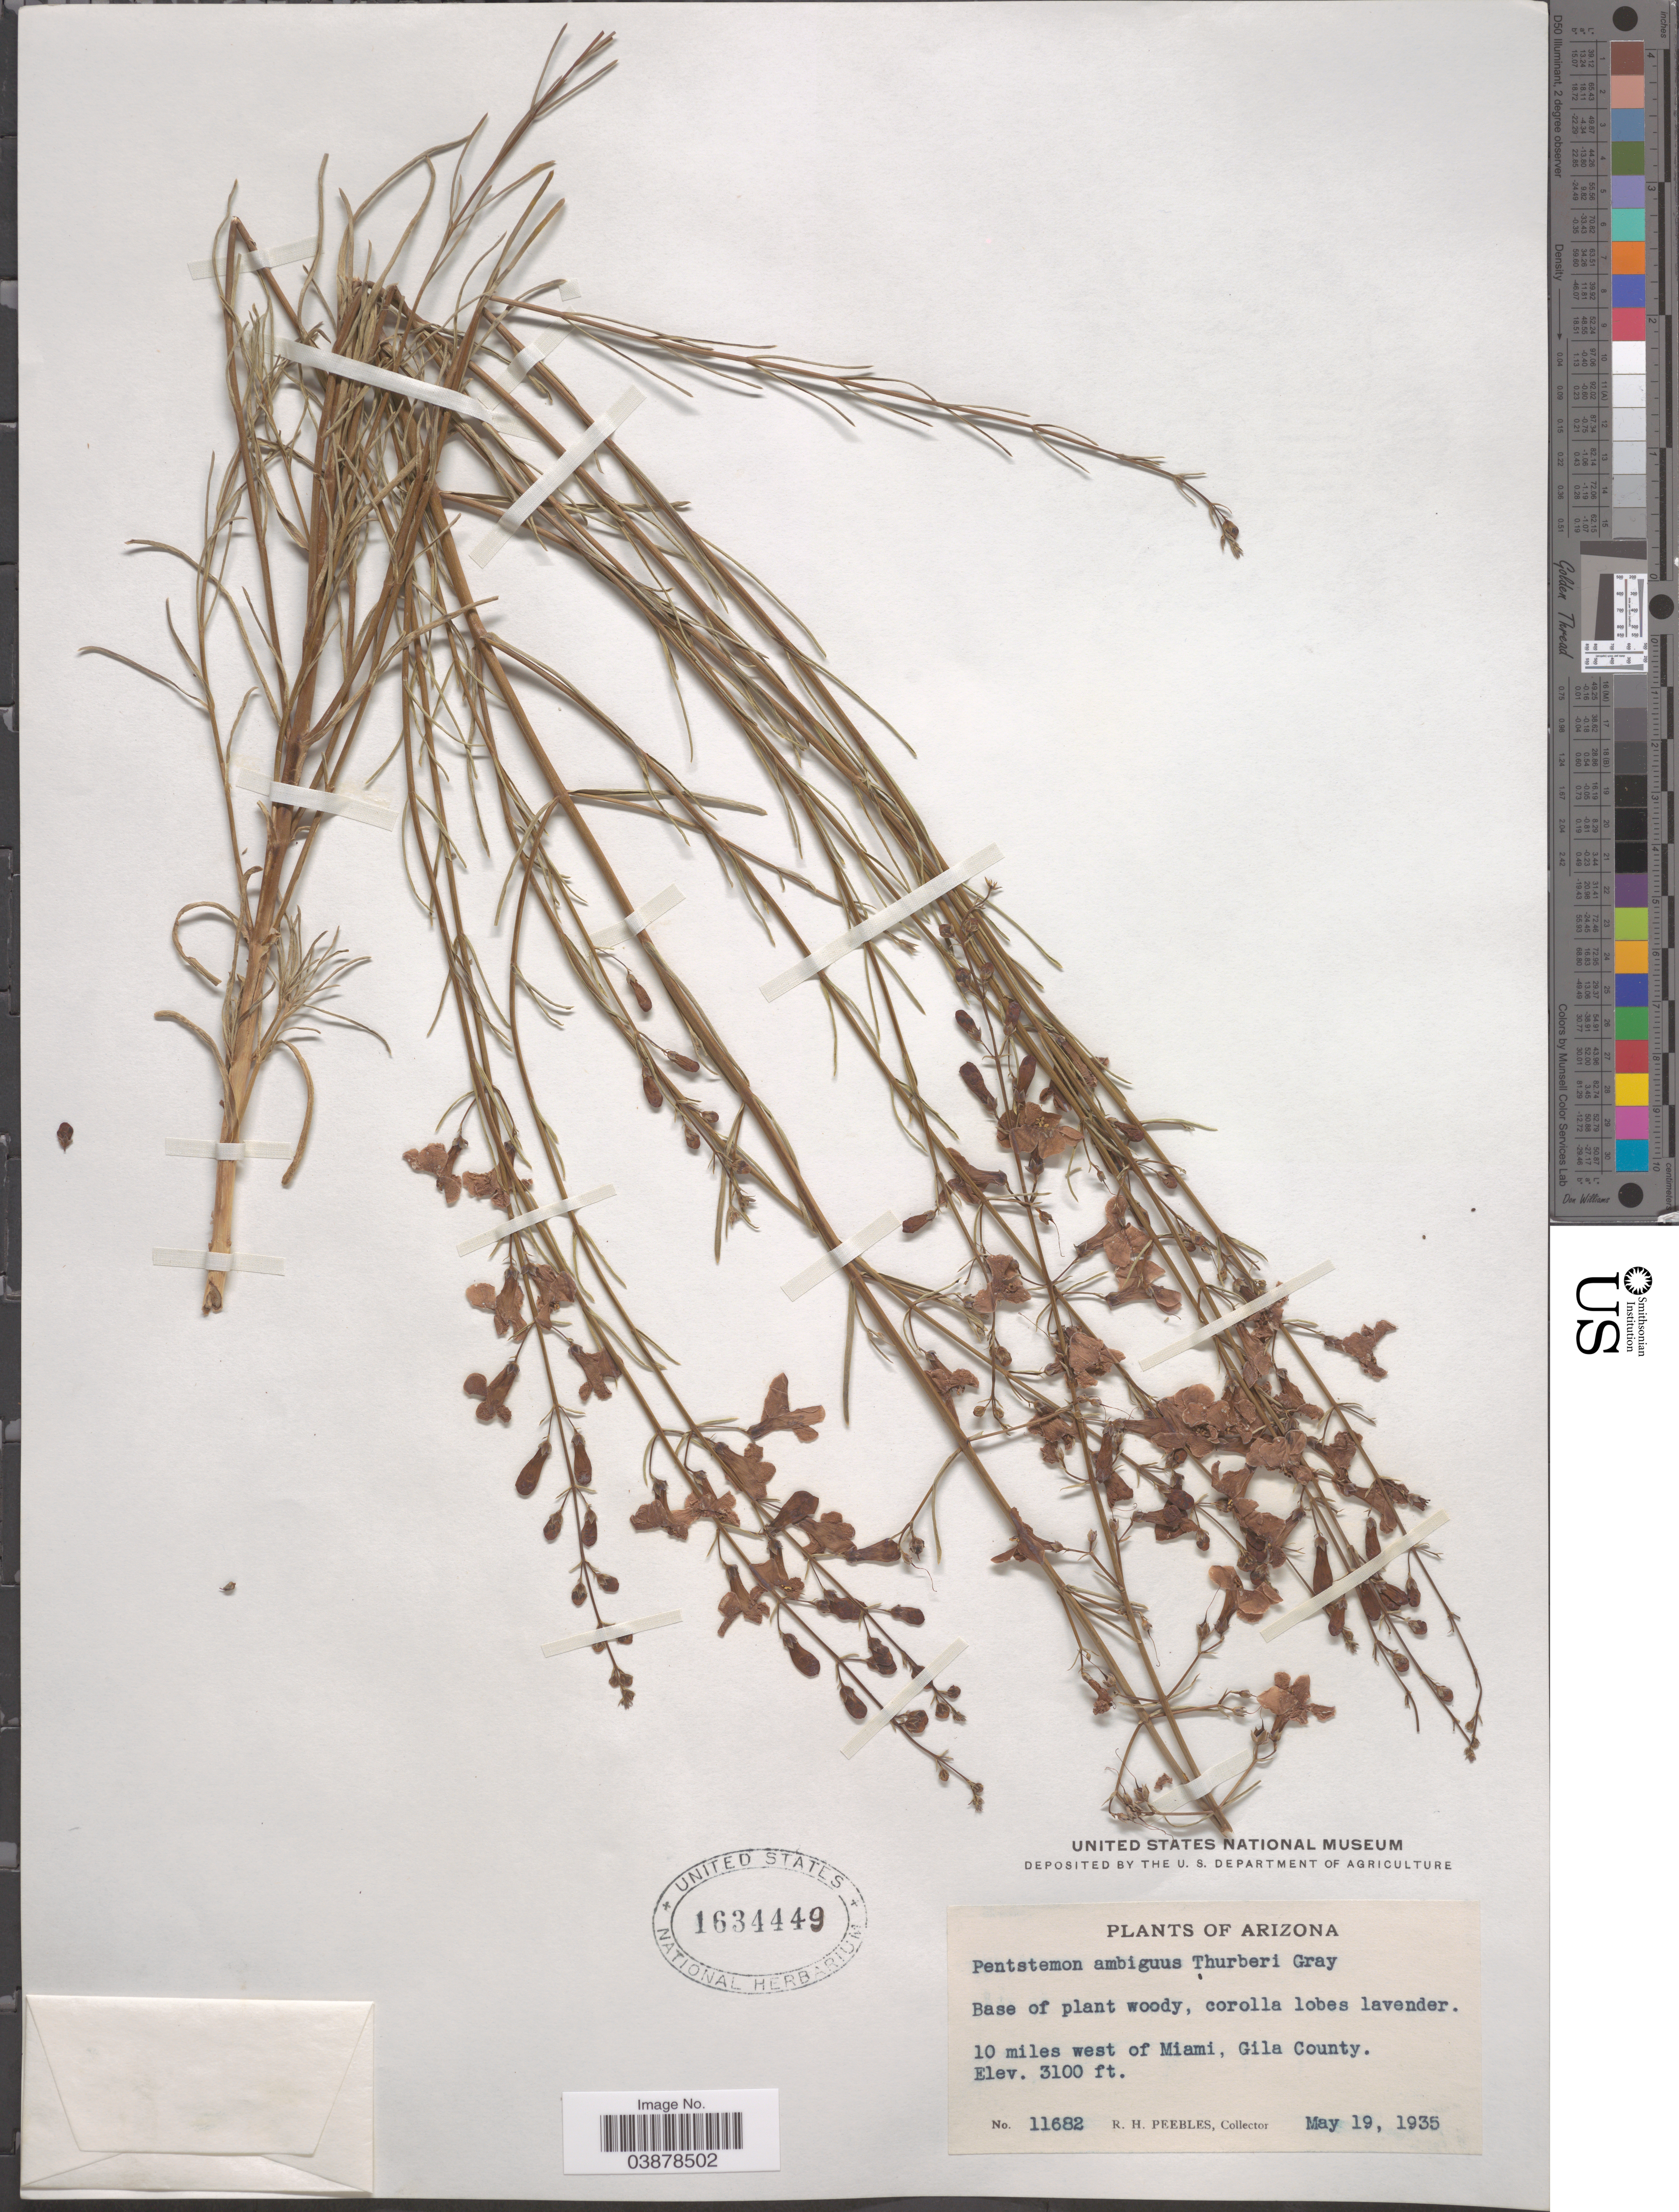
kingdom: Plantae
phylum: Tracheophyta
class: Magnoliopsida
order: Lamiales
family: Plantaginaceae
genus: Penstemon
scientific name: Penstemon thurberi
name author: Torr.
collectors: R. H. Peebles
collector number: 11682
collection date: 1935-05-19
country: United States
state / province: Arizona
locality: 10 miles west of Miami, Gila County.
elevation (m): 945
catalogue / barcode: US 1634449